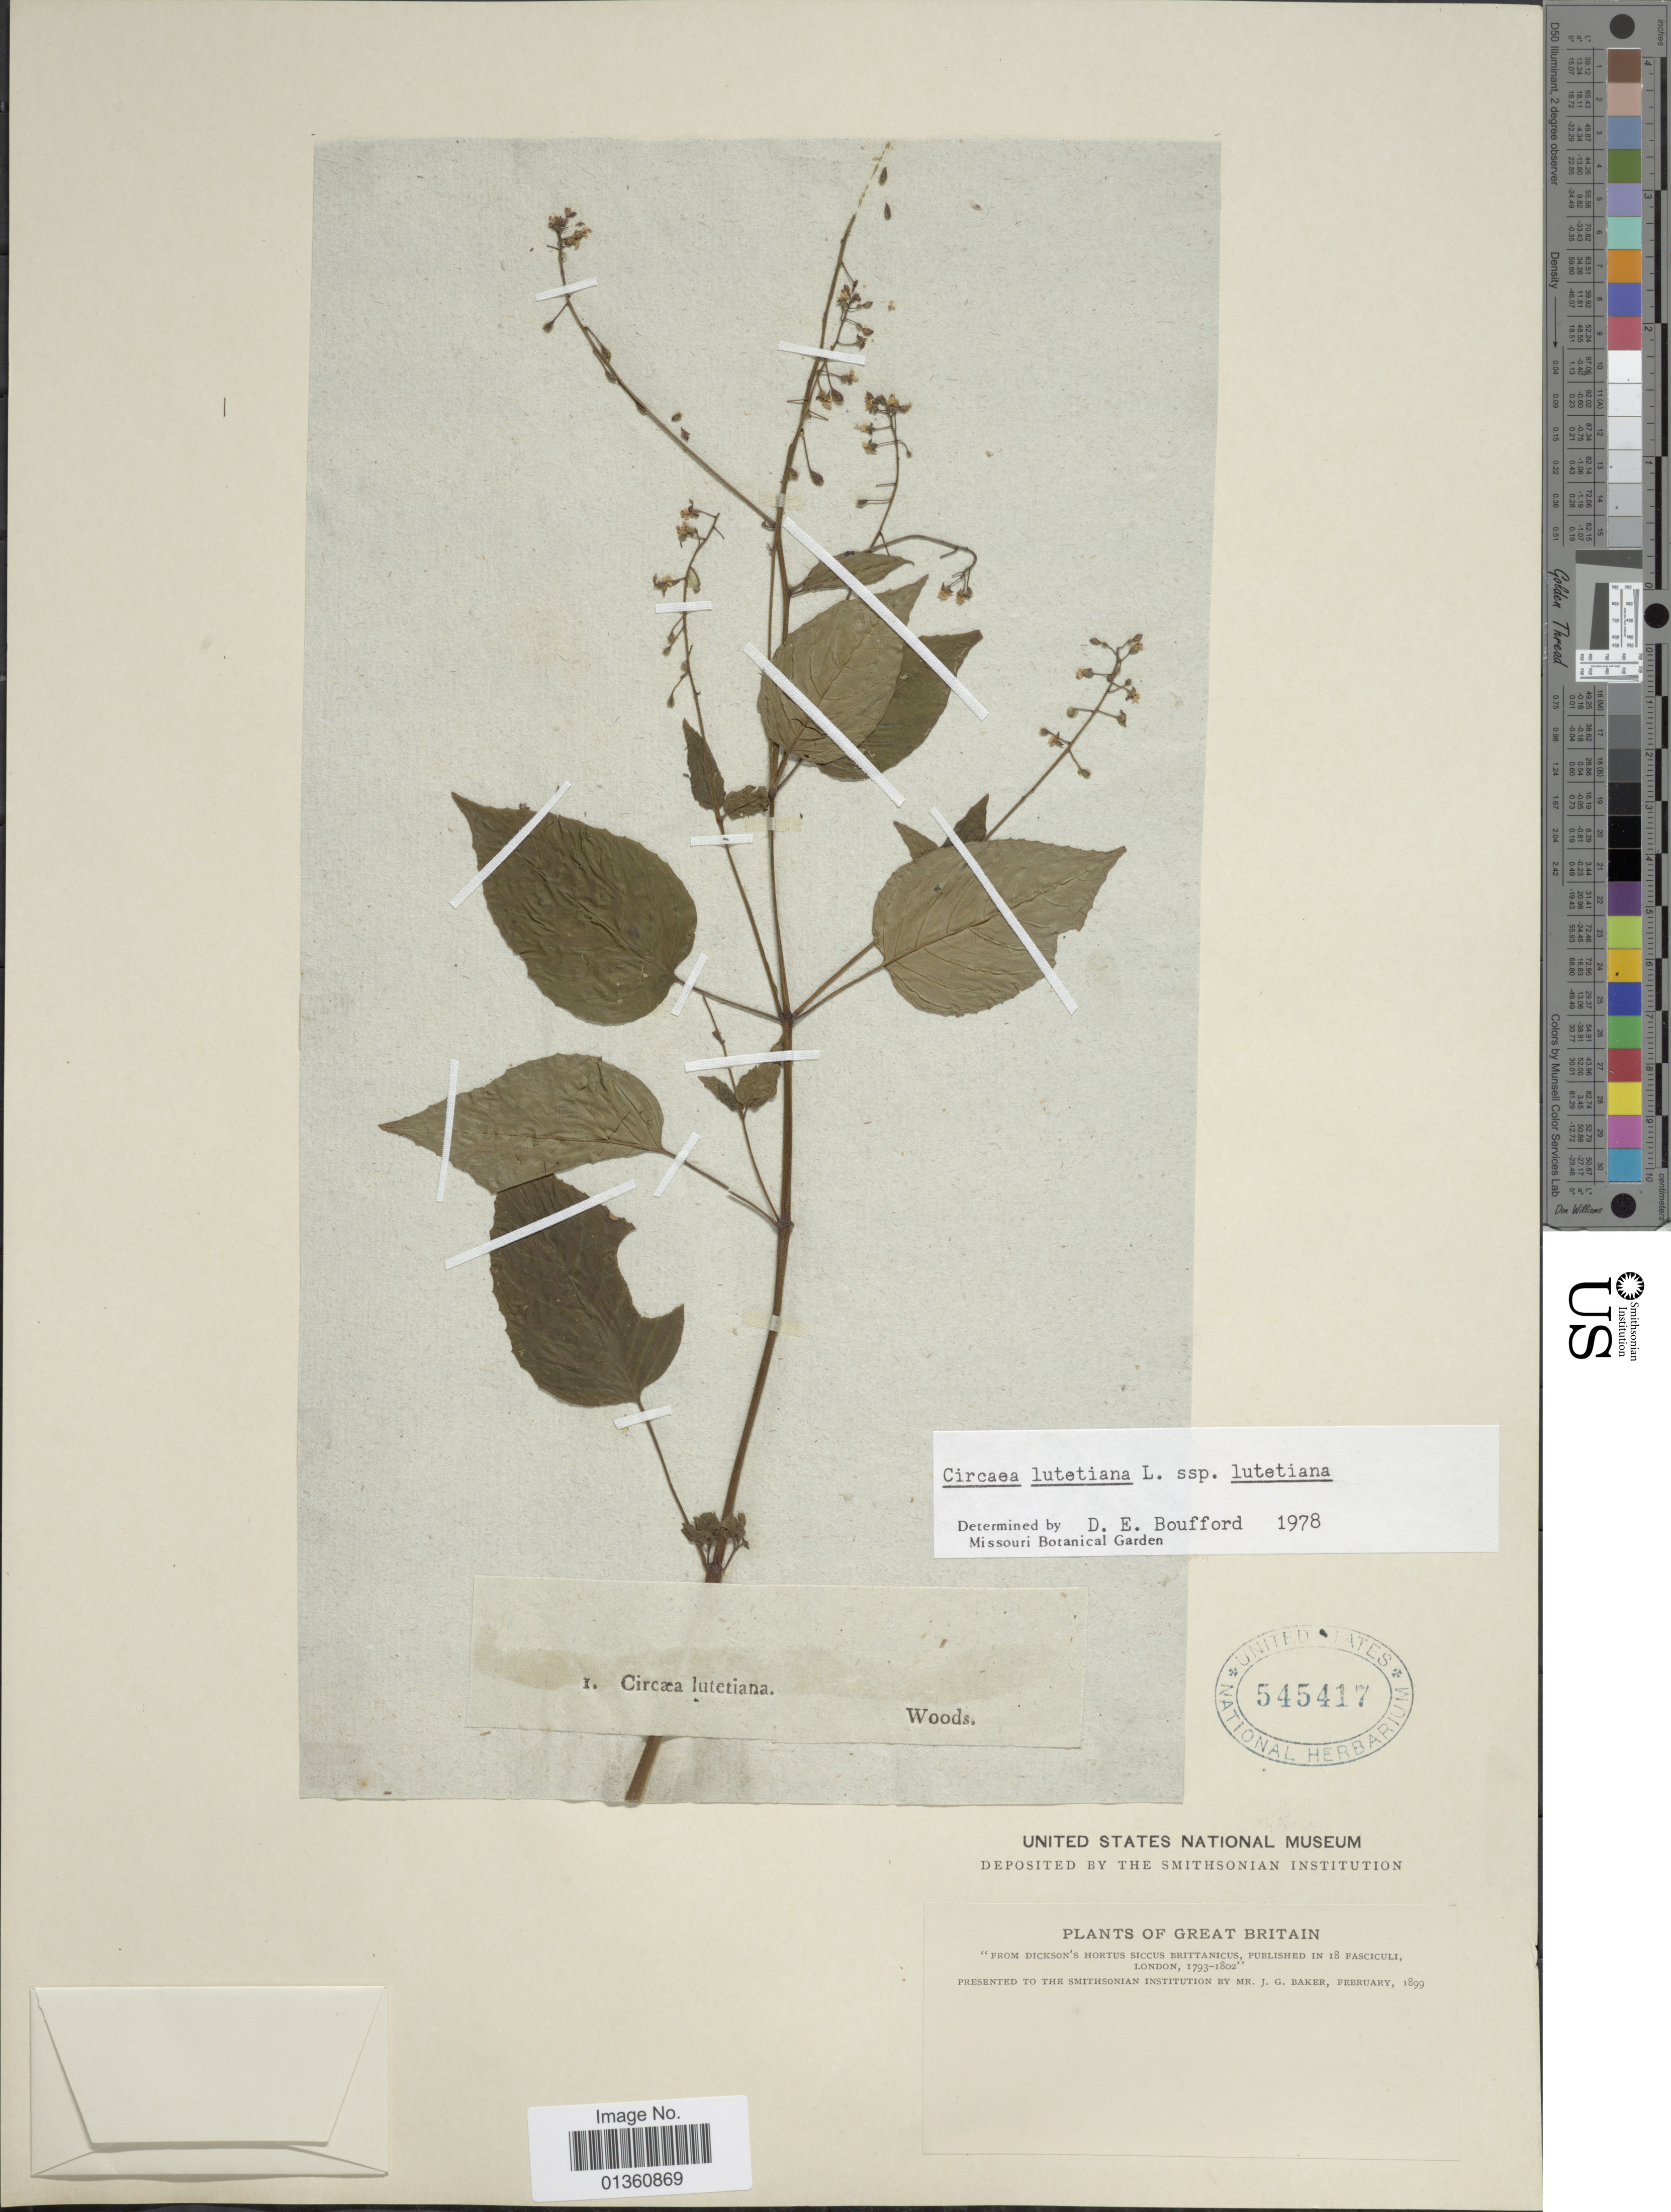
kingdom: Plantae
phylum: Tracheophyta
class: Magnoliopsida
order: Myrtales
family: Onagraceae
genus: Circaea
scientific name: Circaea lutetiana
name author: L.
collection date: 1899-02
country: United Kingdom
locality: Great Britain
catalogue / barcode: US 545417